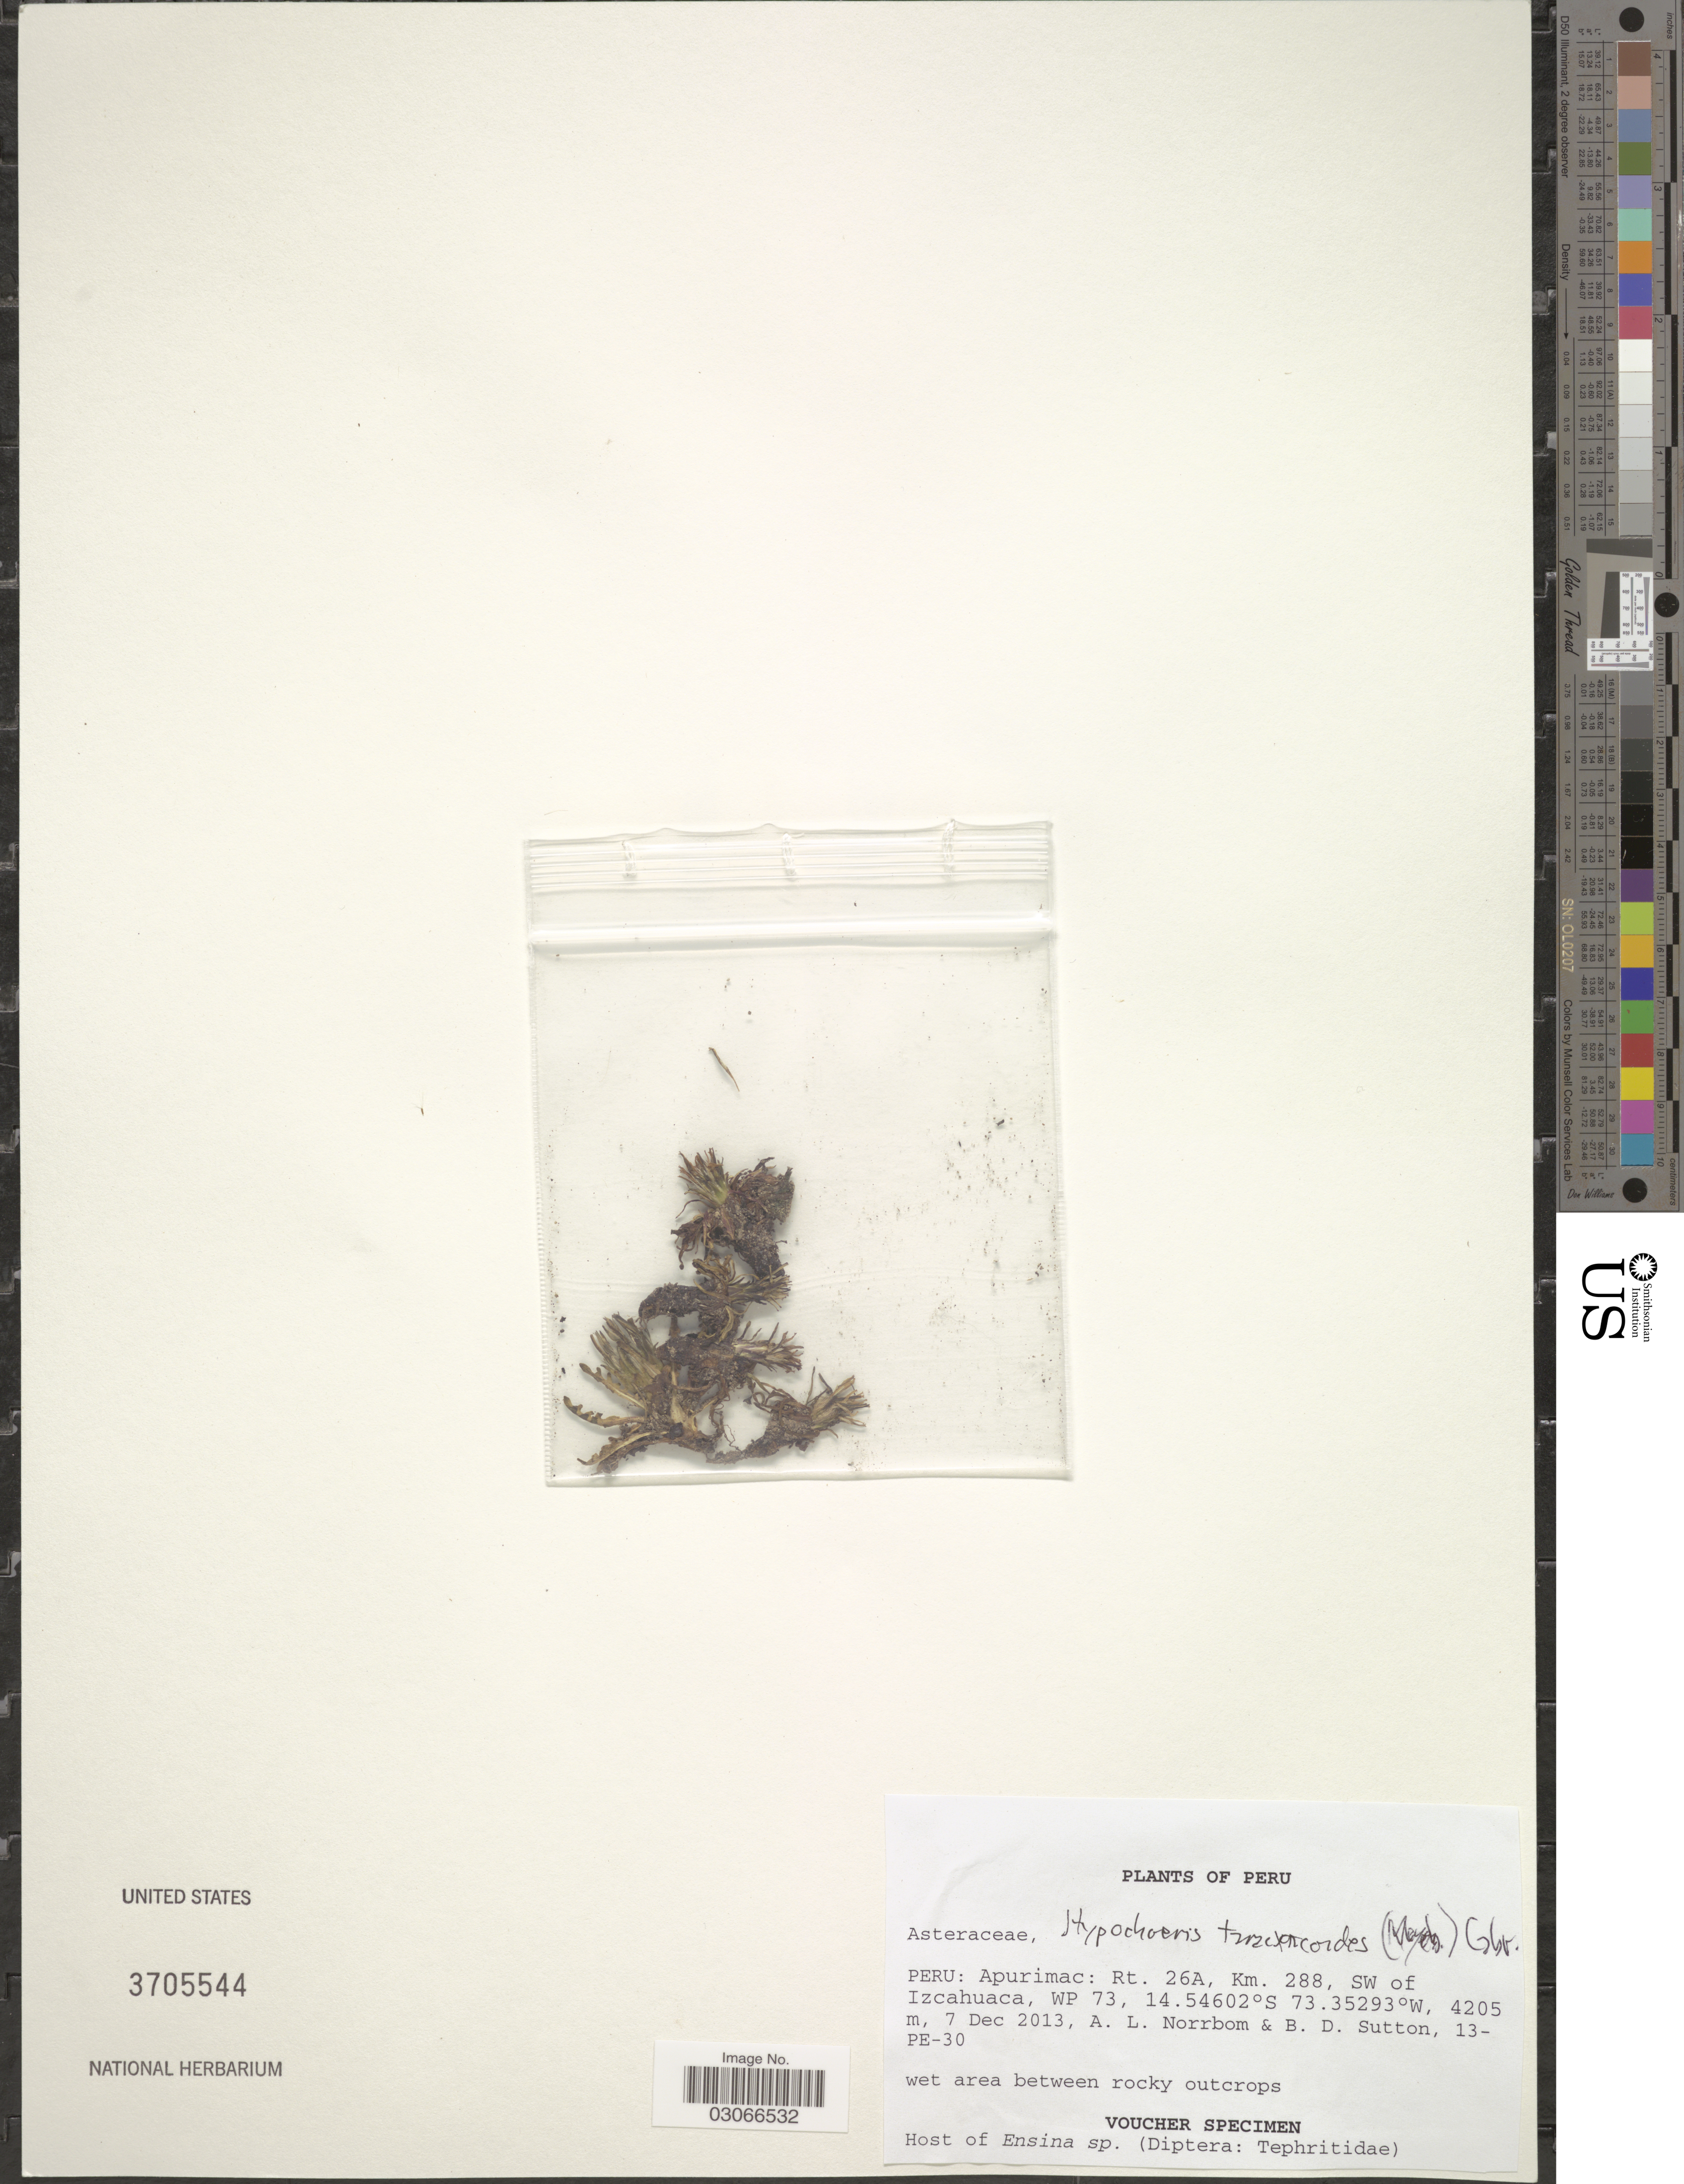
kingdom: Plantae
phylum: Tracheophyta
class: Magnoliopsida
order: Asterales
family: Asteraceae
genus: Hypochaeris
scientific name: Hypochaeris taraxacoides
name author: Ball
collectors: A. L. Norrbom & B. Sutton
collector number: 13-PE-30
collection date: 2013-12-07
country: Peru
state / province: Apurímac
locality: Rt. 26A, Km. 288, SW of Izcahuaca, WP 73.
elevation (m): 4205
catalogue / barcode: US 3705544